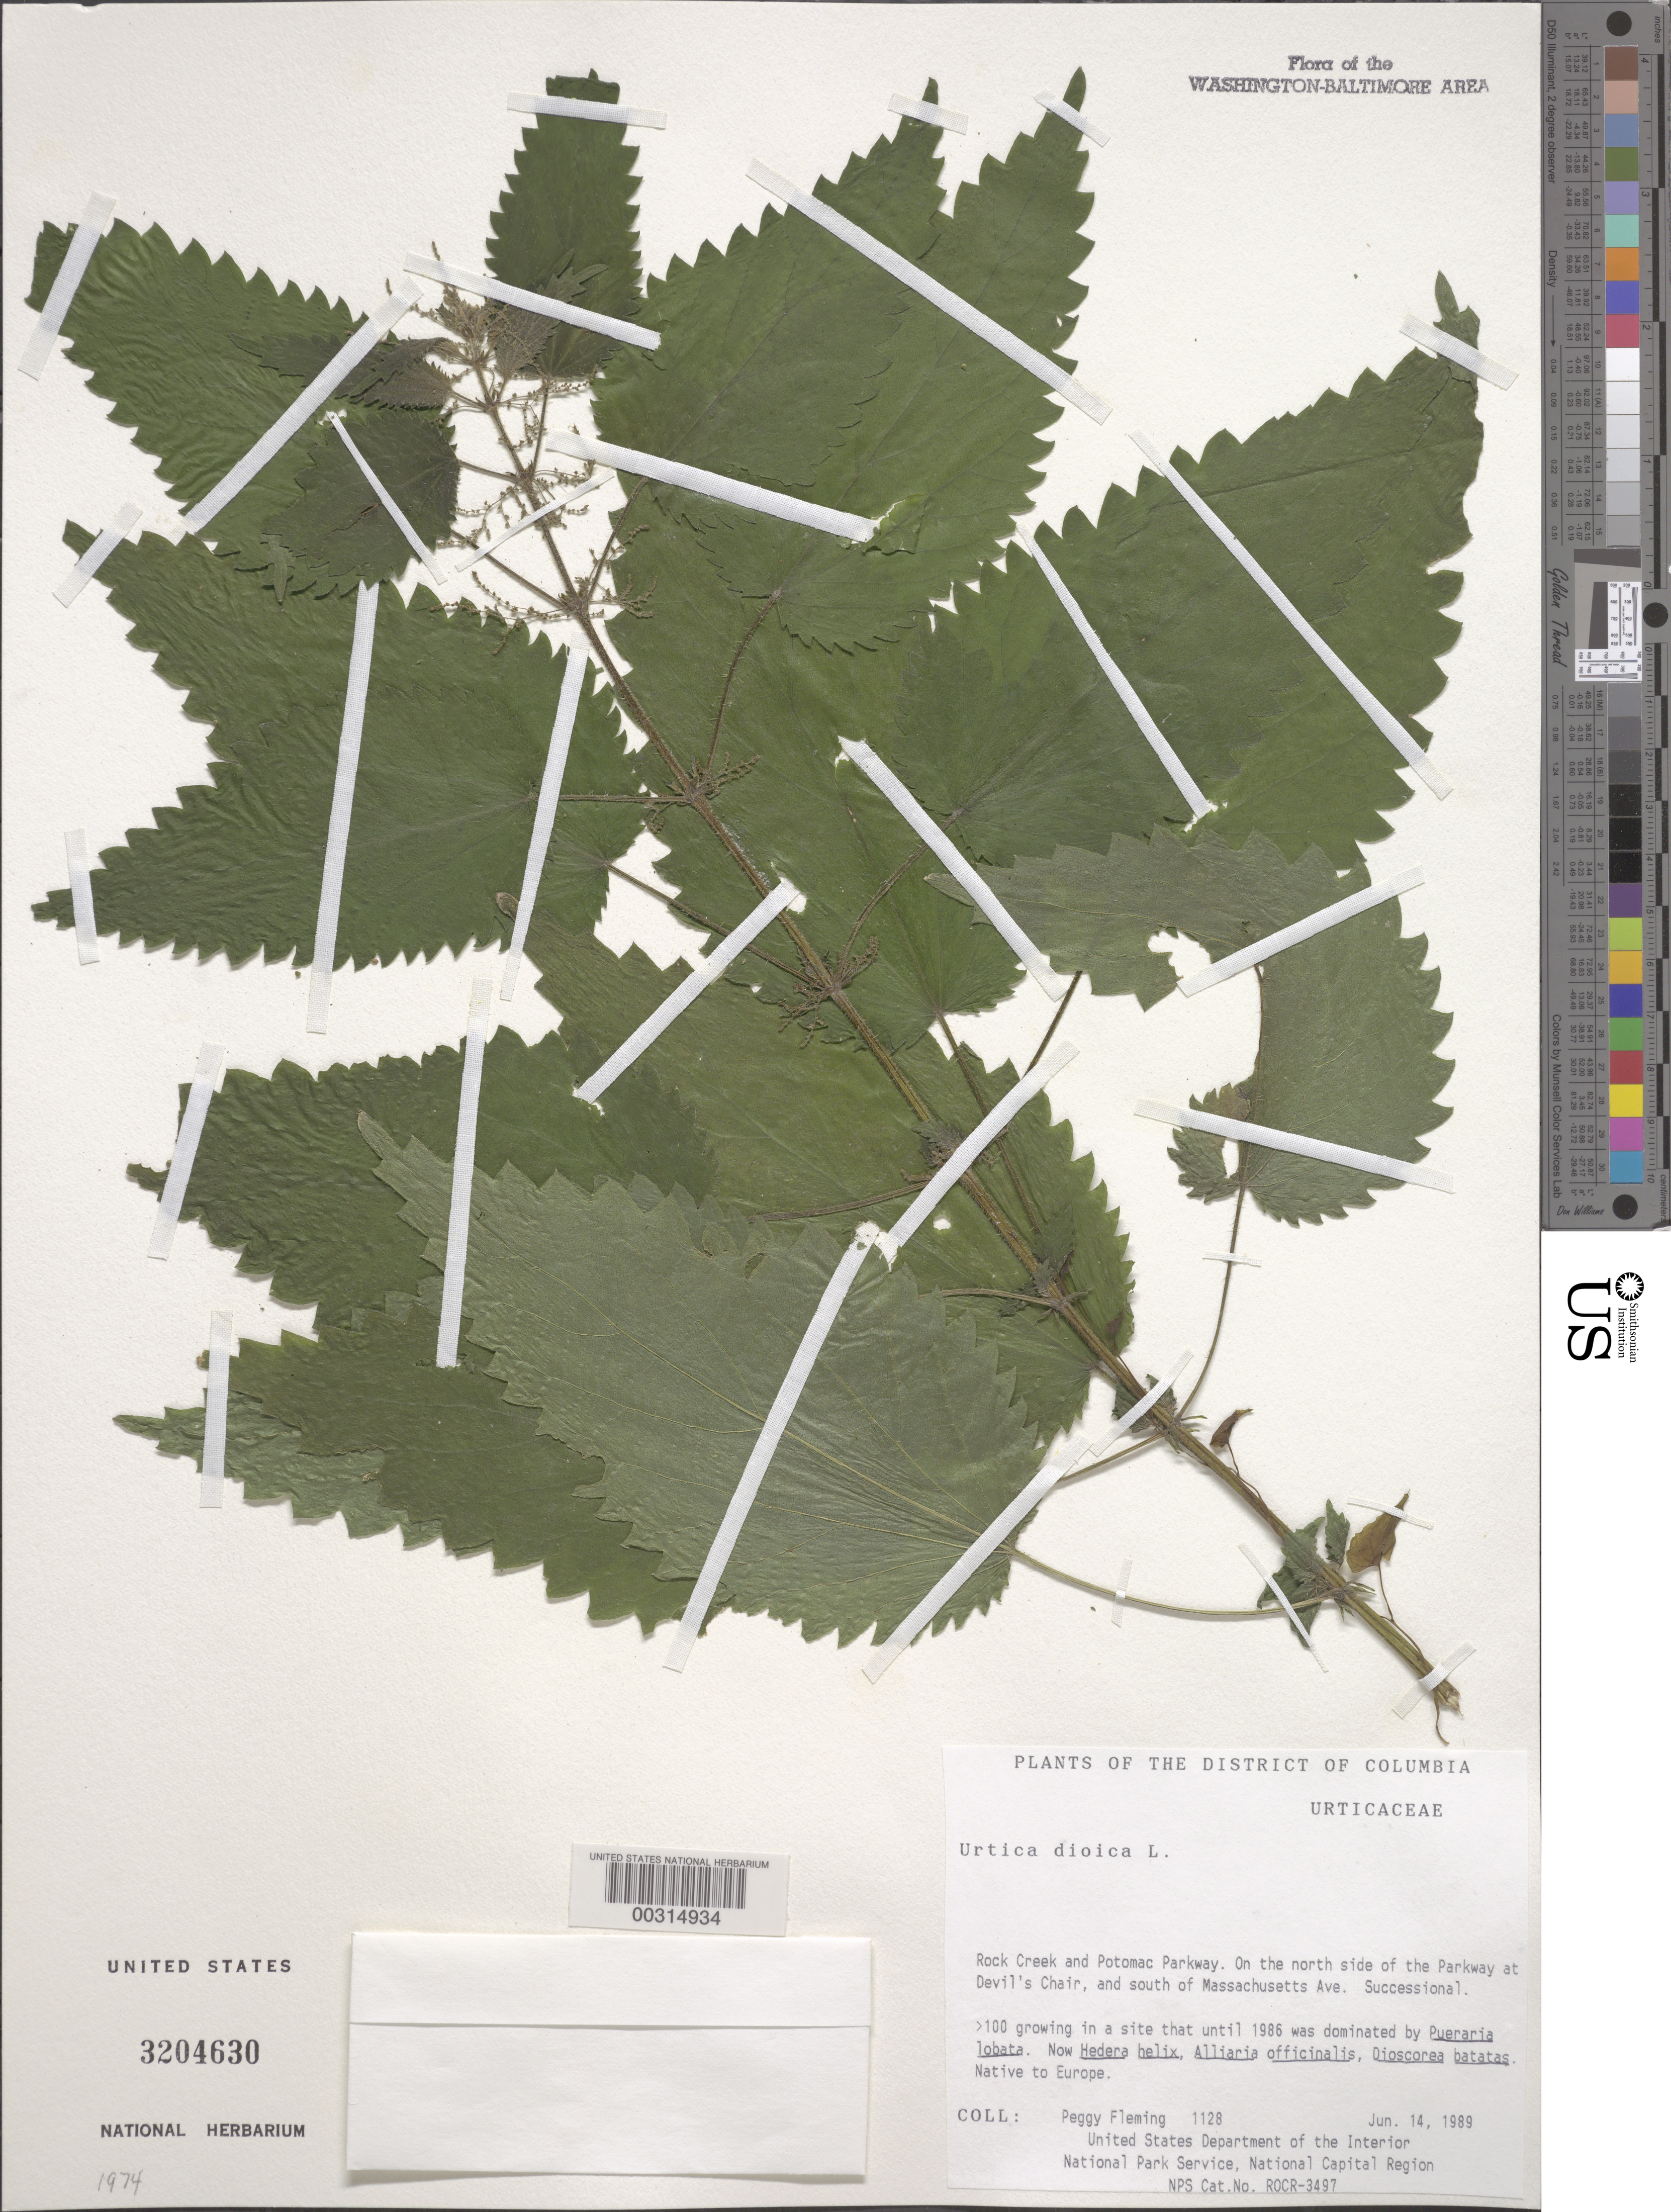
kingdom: Plantae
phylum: Tracheophyta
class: Magnoliopsida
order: Rosales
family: Urticaceae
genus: Urtica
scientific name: Urtica dioica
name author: L.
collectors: P. Fleming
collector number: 1128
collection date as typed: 14 Jun 1988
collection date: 1988-06-14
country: United States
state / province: District of Columbia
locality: Rock Creek and Potomac Parkway, N side of Parkway at Devil's Chair, S of Massachusetts Ave Rock Creek Park and vicinity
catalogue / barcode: US 3204630